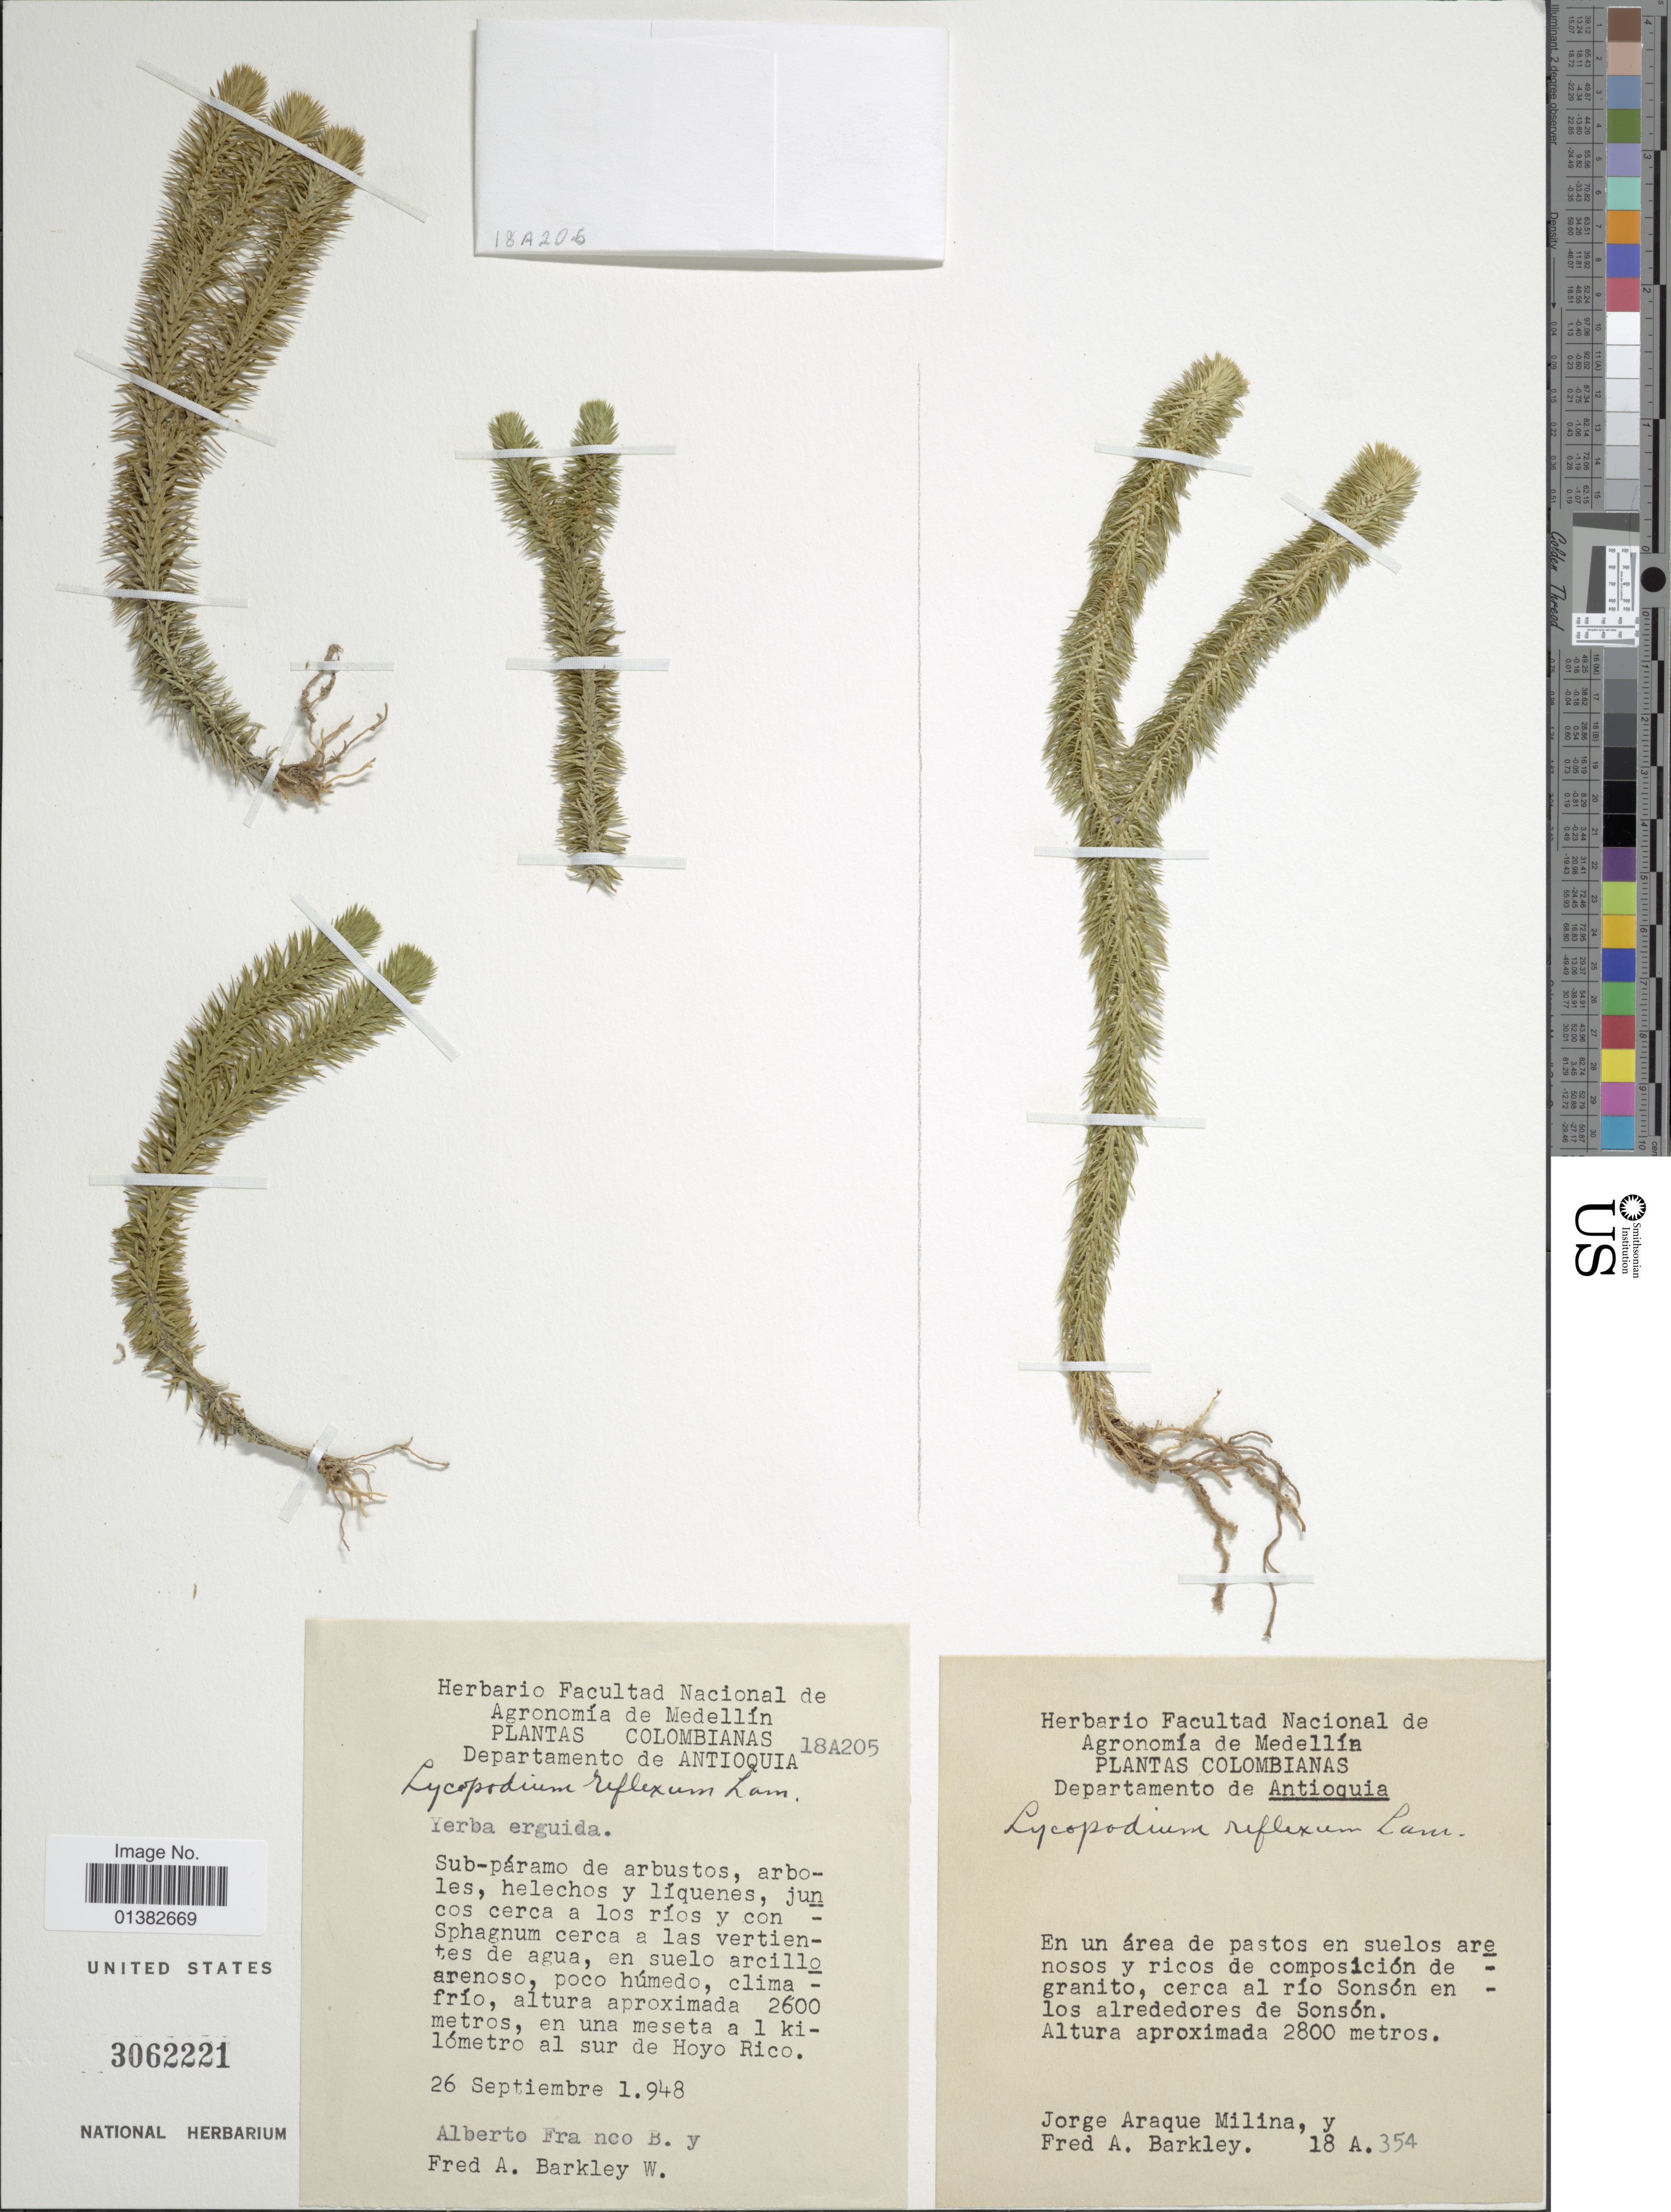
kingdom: Plantae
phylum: Tracheophyta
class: Lycopodiopsida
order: Lycopodiales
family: Lycopodiaceae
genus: Phlegmariurus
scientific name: Phlegmariurus reflexus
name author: (Lam.) B. Øllg.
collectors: J. Araque Molina & F. A. Barkley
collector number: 18A354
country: Colombia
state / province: Antioquia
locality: En un área de pastos en suelos arenosos y ricos de composición de granito, cerca al río Sonsón en los alrededores de Sonsón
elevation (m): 2800